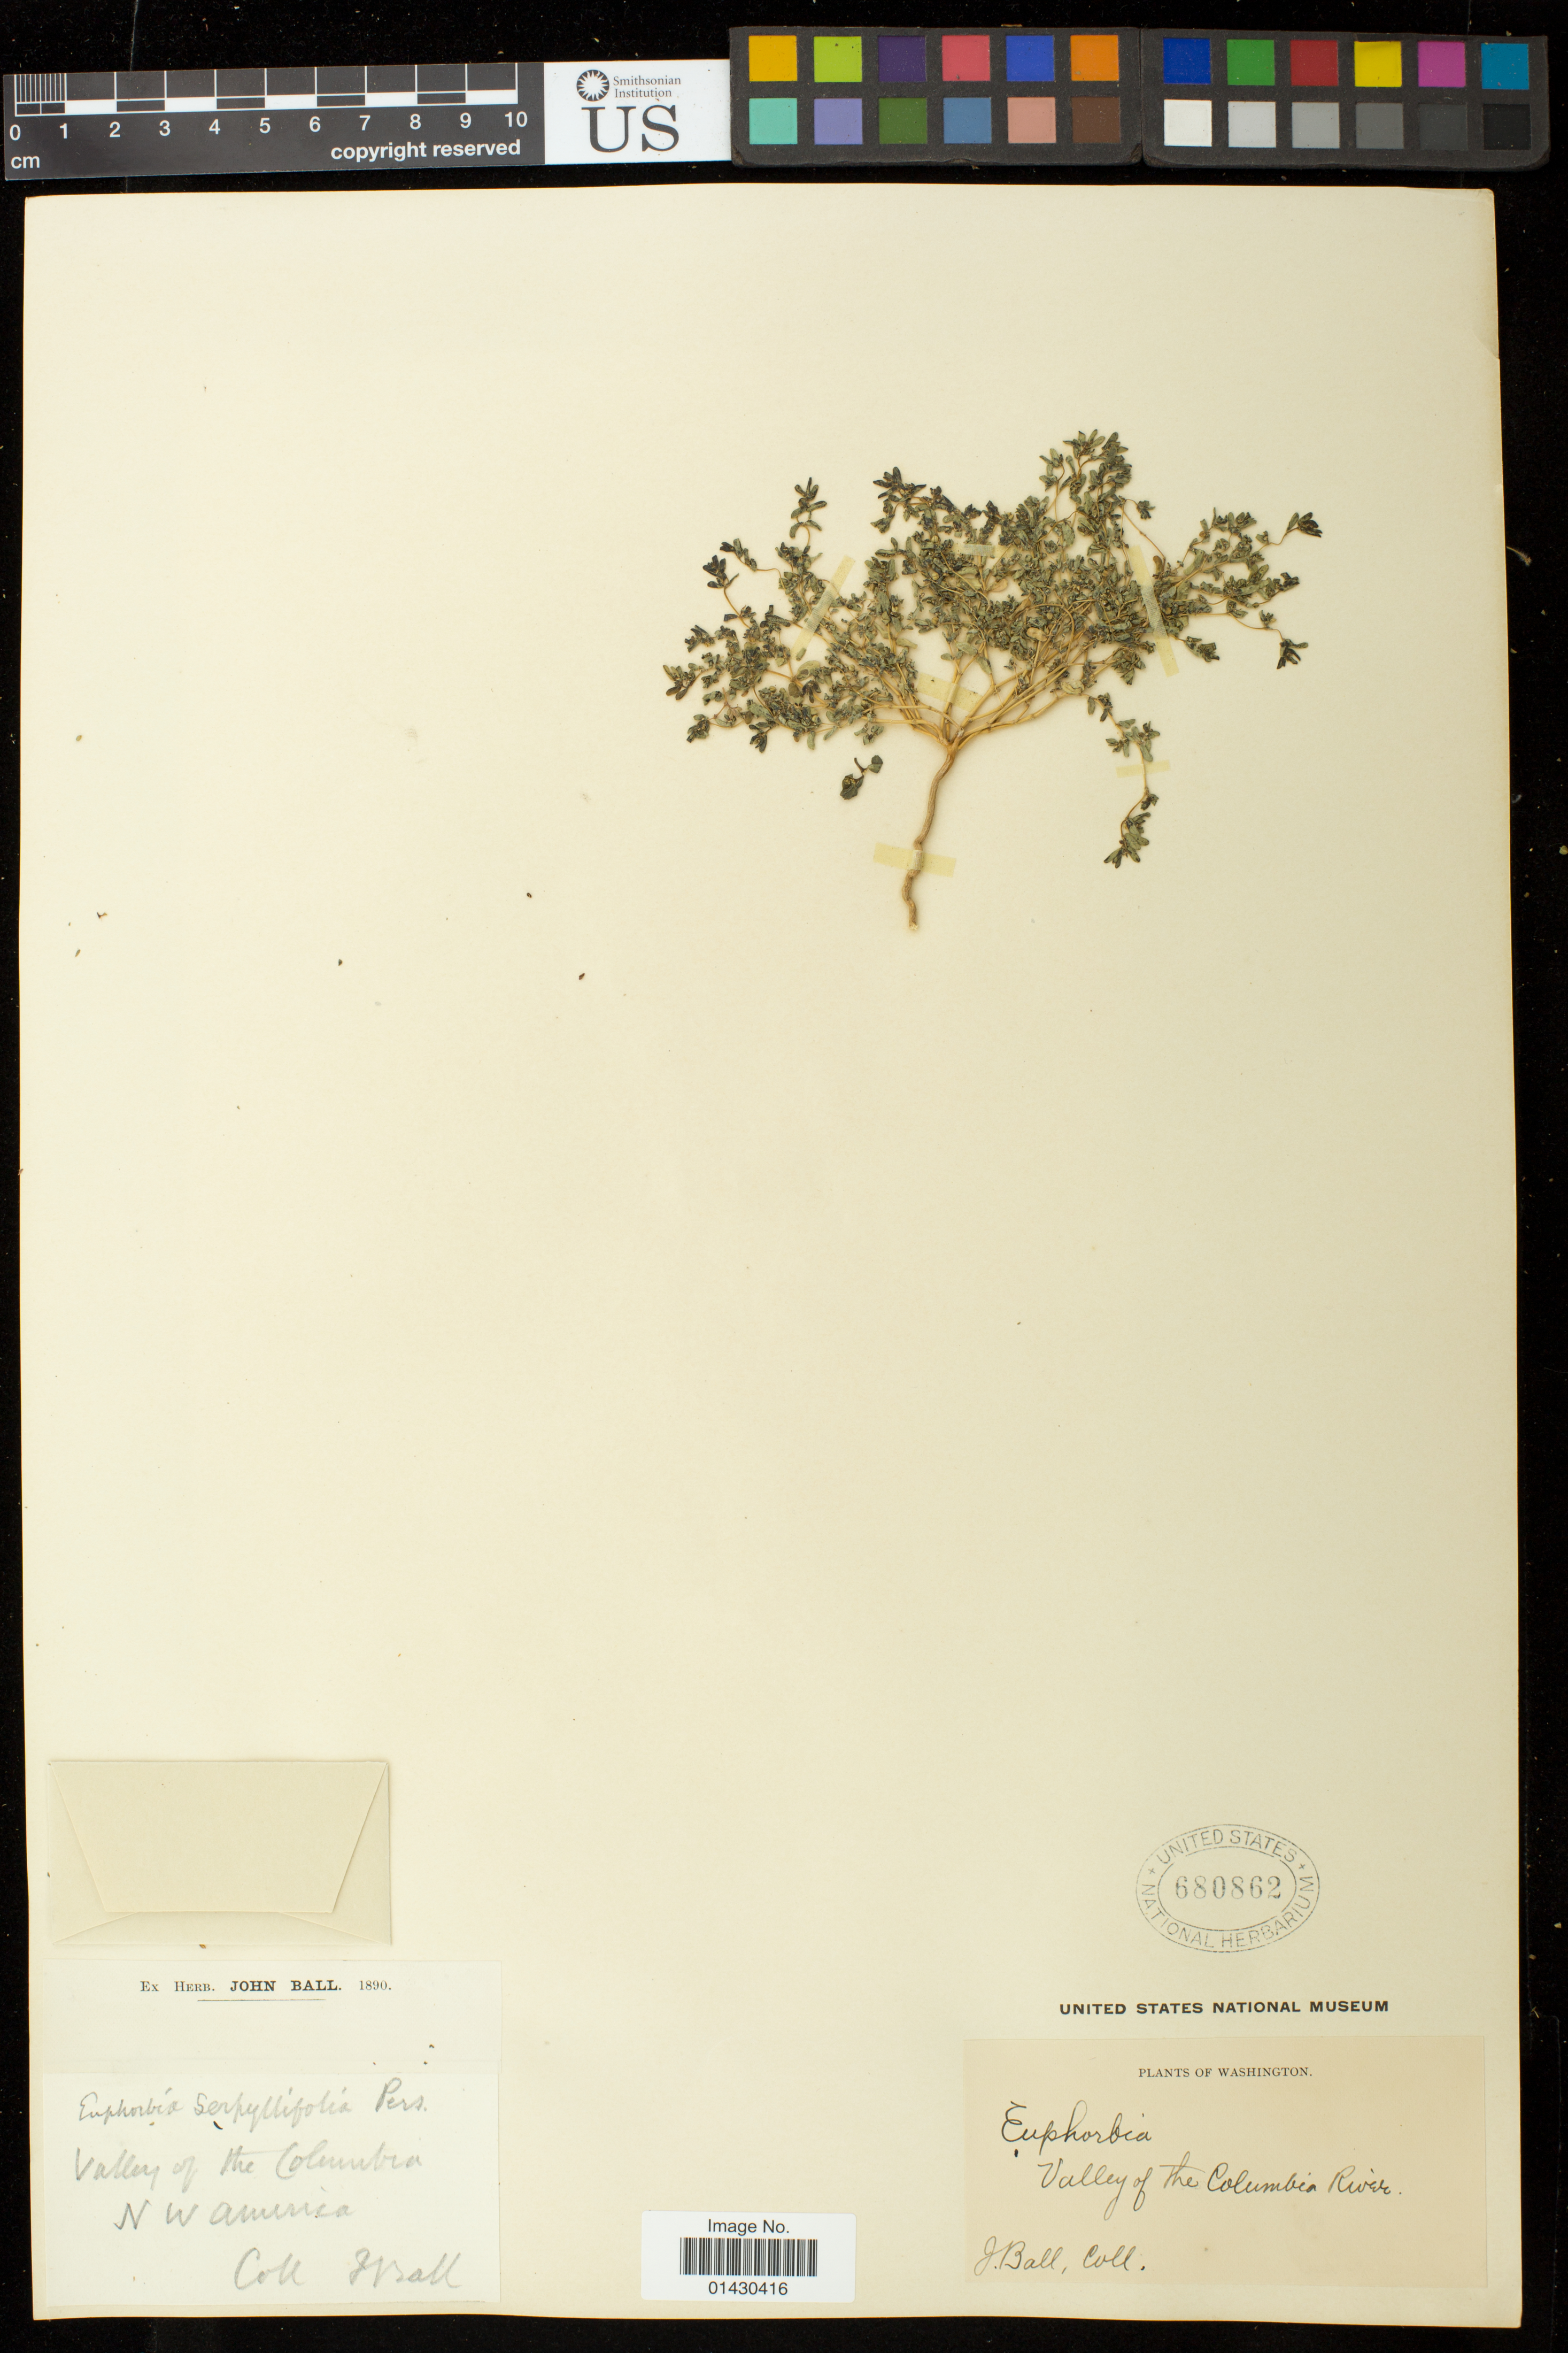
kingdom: Plantae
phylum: Tracheophyta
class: Magnoliopsida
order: Malpighiales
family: Euphorbiaceae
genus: Euphorbia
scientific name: Euphorbia serpillifolia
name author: Pers.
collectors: J. Ball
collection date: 1890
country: United States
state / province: Washington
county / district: Washington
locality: Valley of the Columbia River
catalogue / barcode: US 680862